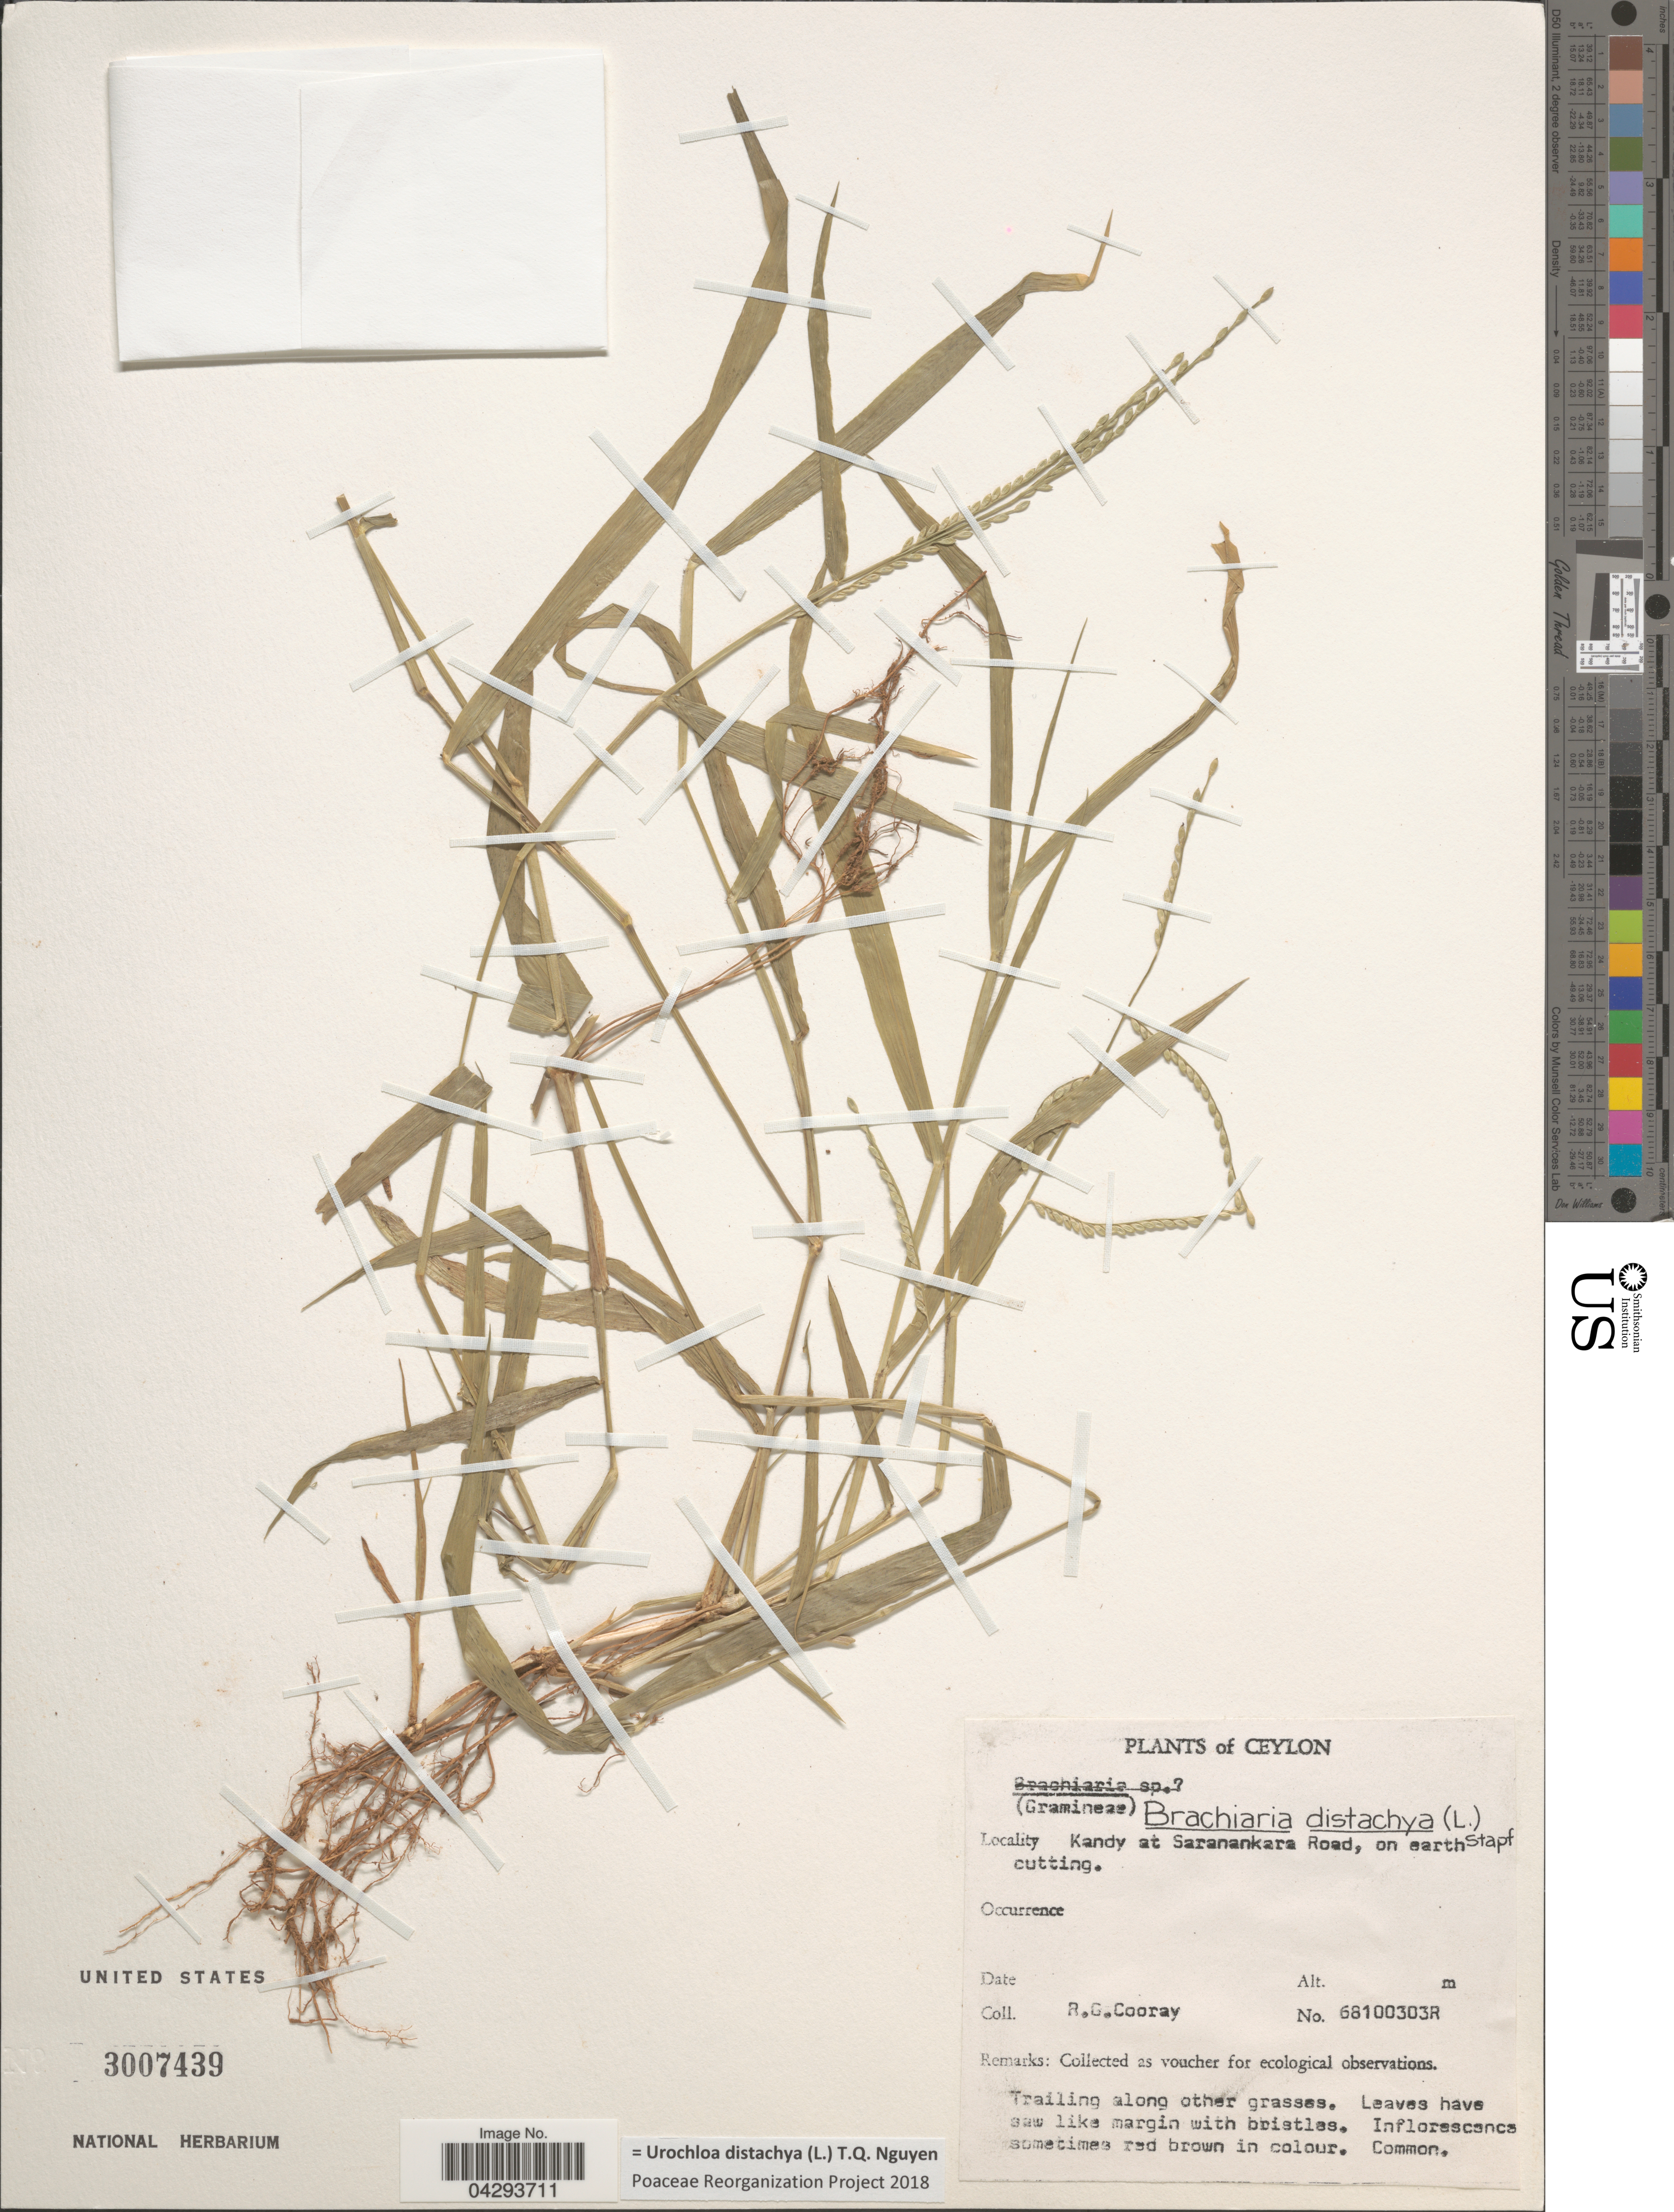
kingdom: Plantae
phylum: Tracheophyta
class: Liliopsida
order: Poales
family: Poaceae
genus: Urochloa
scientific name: Urochloa distachya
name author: (L.) T.Q. Nguyen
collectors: R. Cooray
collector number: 68100303R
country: Sri Lanka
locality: Ceylon. Kandy at Saranankara Road, on earth cutting.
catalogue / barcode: US 3007439